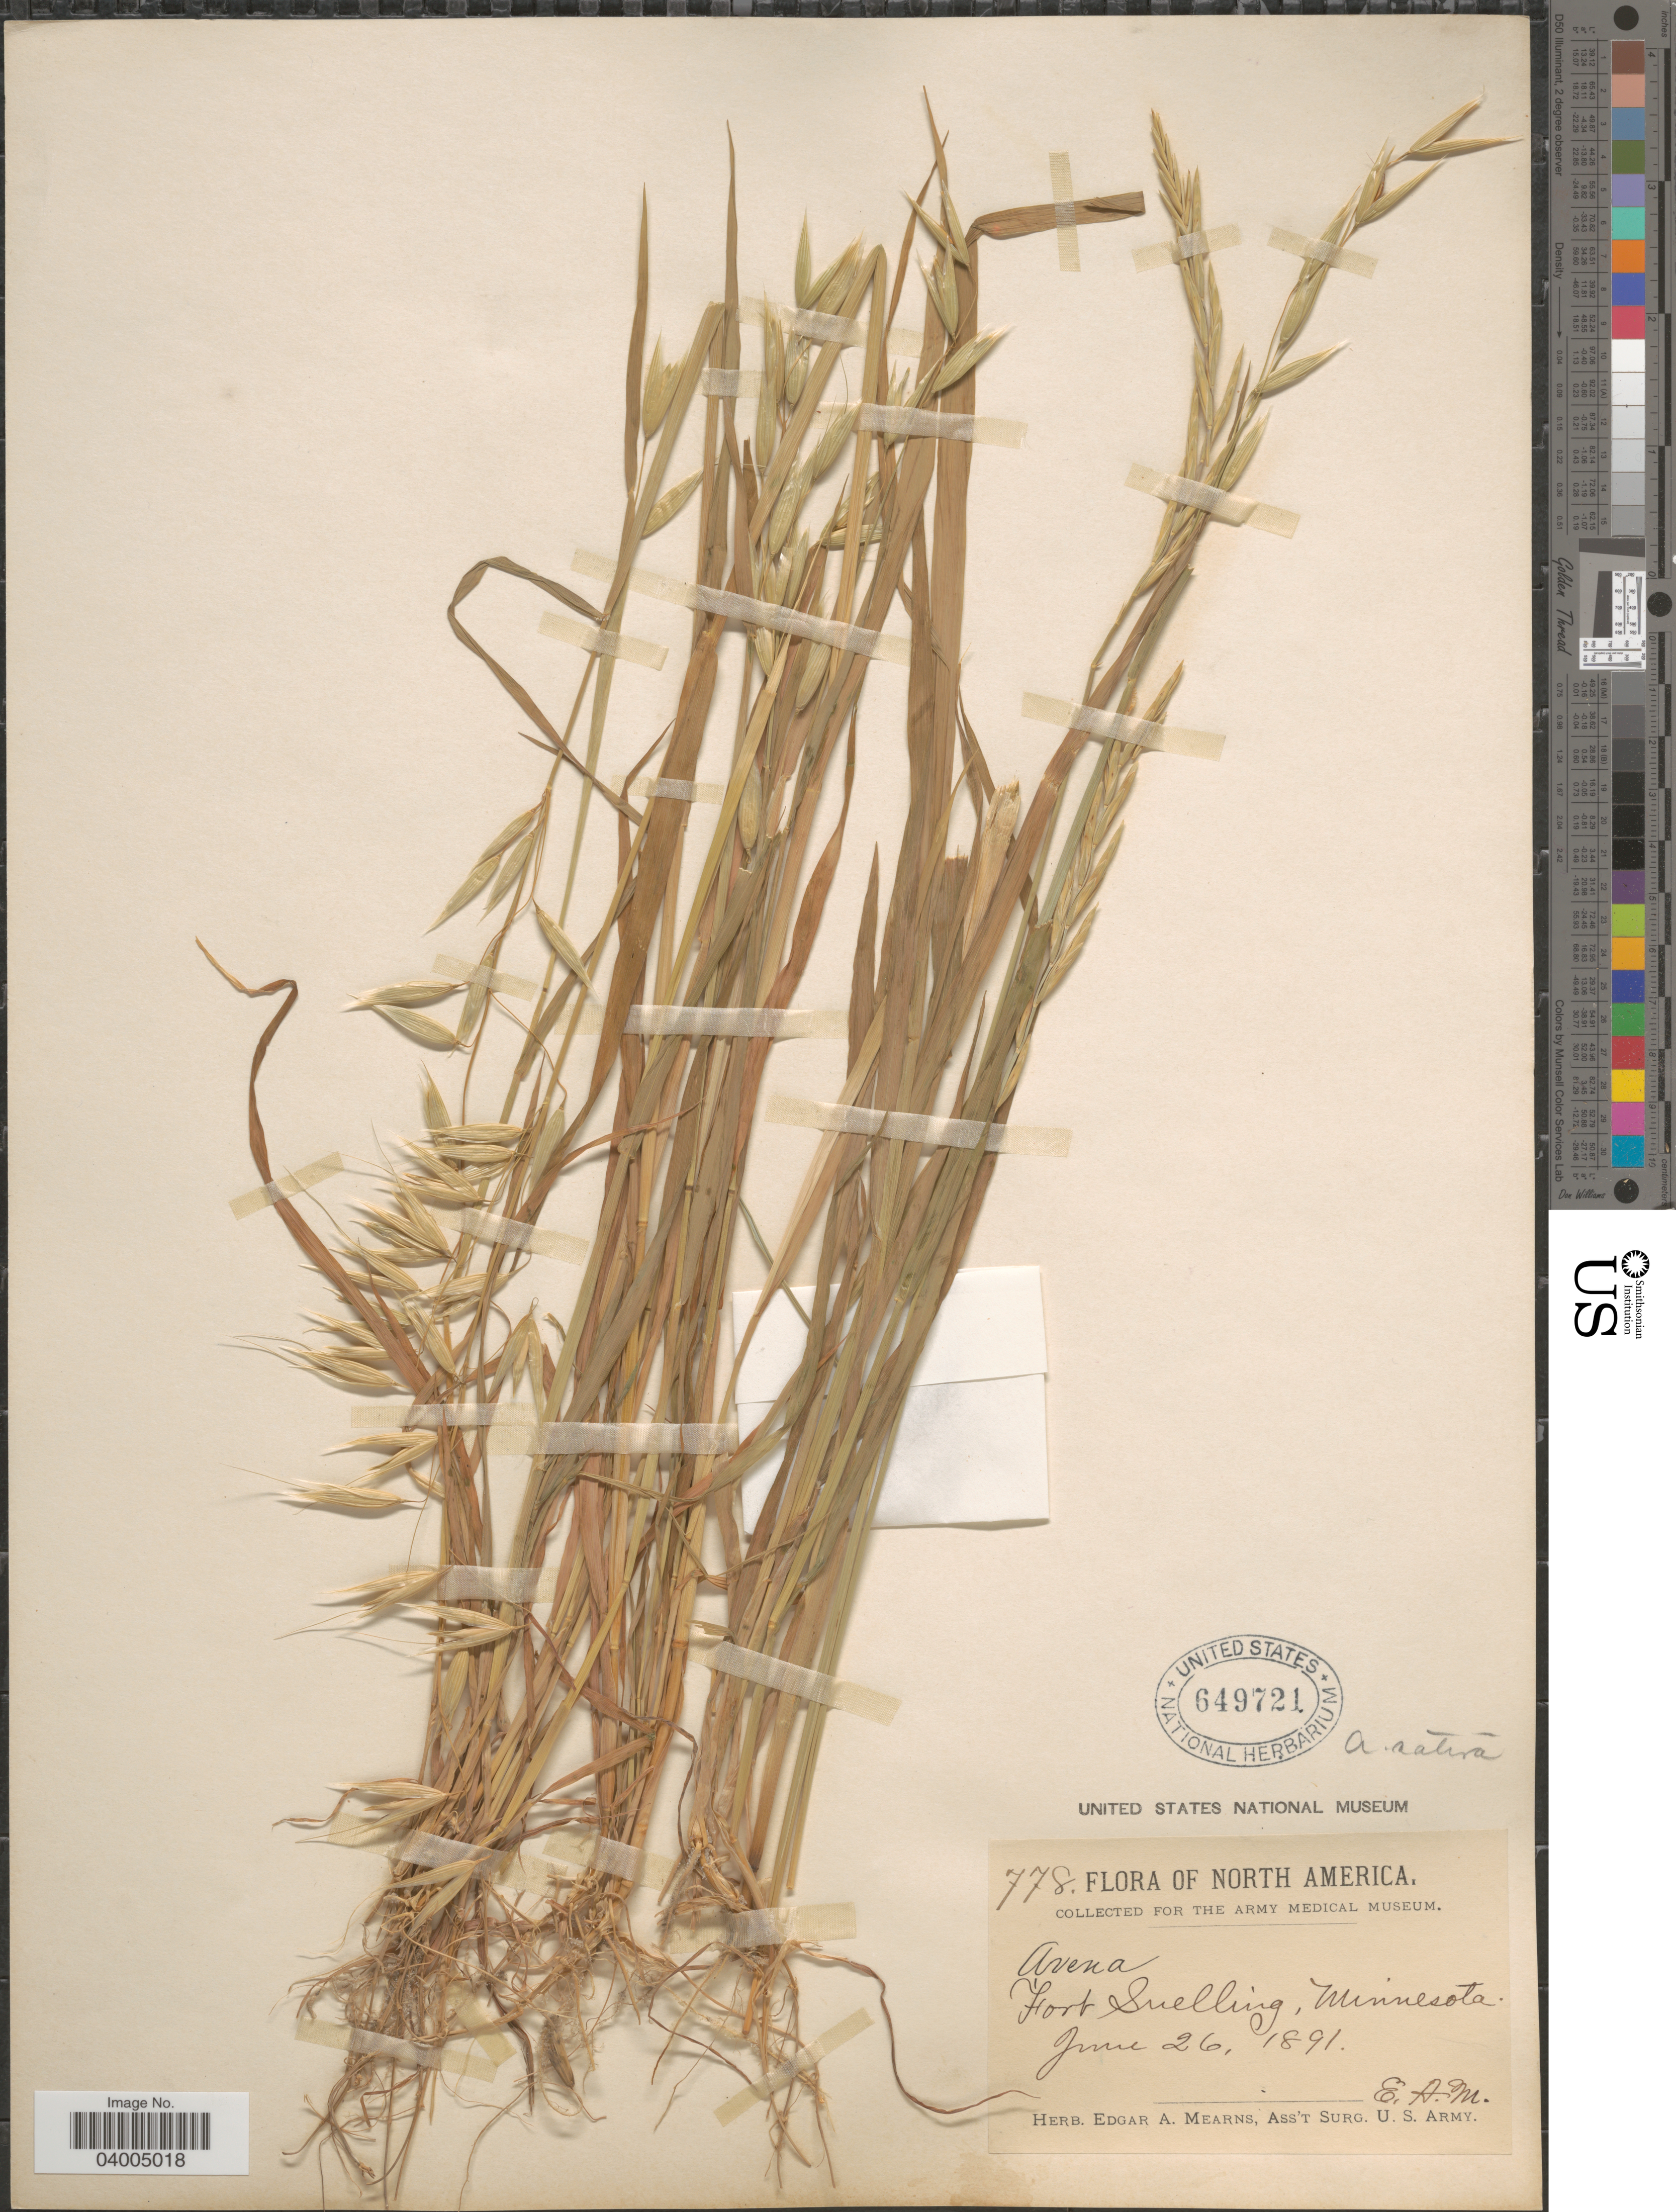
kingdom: Plantae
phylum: Tracheophyta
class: Liliopsida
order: Poales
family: Poaceae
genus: Avena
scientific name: Avena sativa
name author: L.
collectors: E. A. Mearns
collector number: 778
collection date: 1891-06-26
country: United States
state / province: Minnesota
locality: Fort Snelling.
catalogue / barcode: US 649721